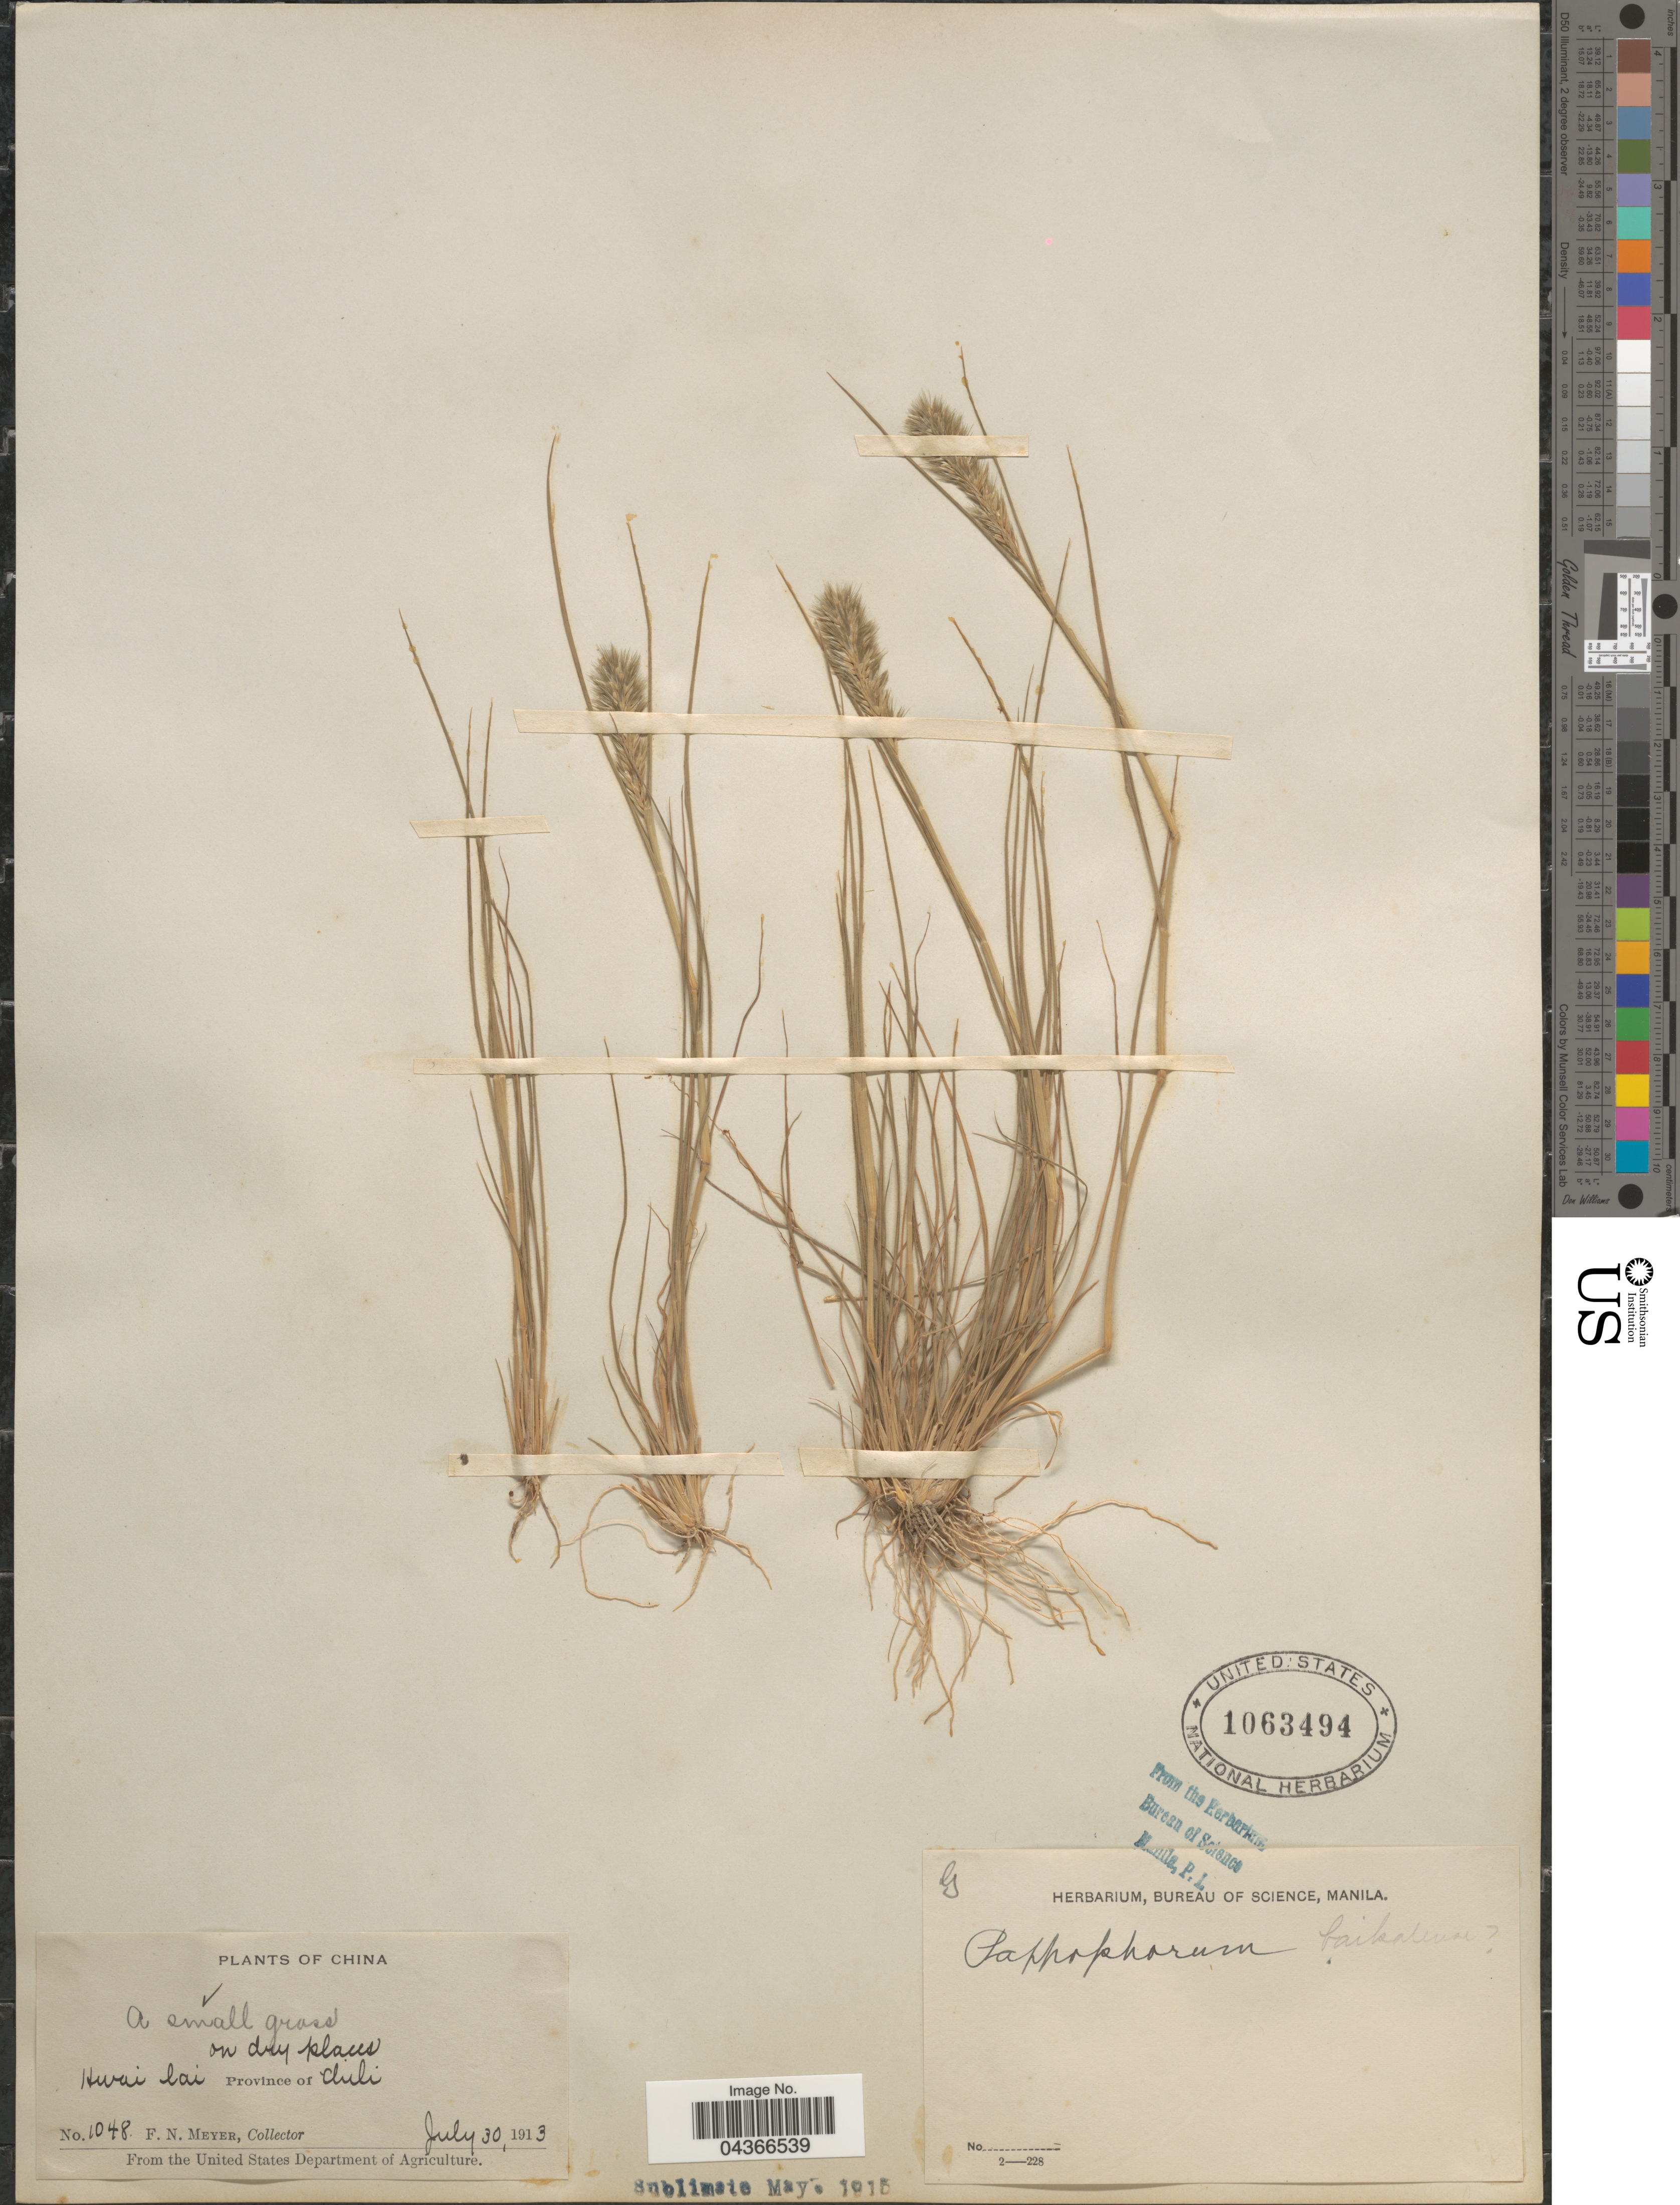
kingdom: Plantae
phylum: Tracheophyta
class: Liliopsida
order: Poales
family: Poaceae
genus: Enneapogon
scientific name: Enneapogon desvauxii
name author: P. Beauv.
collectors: F. N. Meyer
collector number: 1048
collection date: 1913-07-30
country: China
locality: Huai lai. Province of Chili.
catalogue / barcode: US 1063494